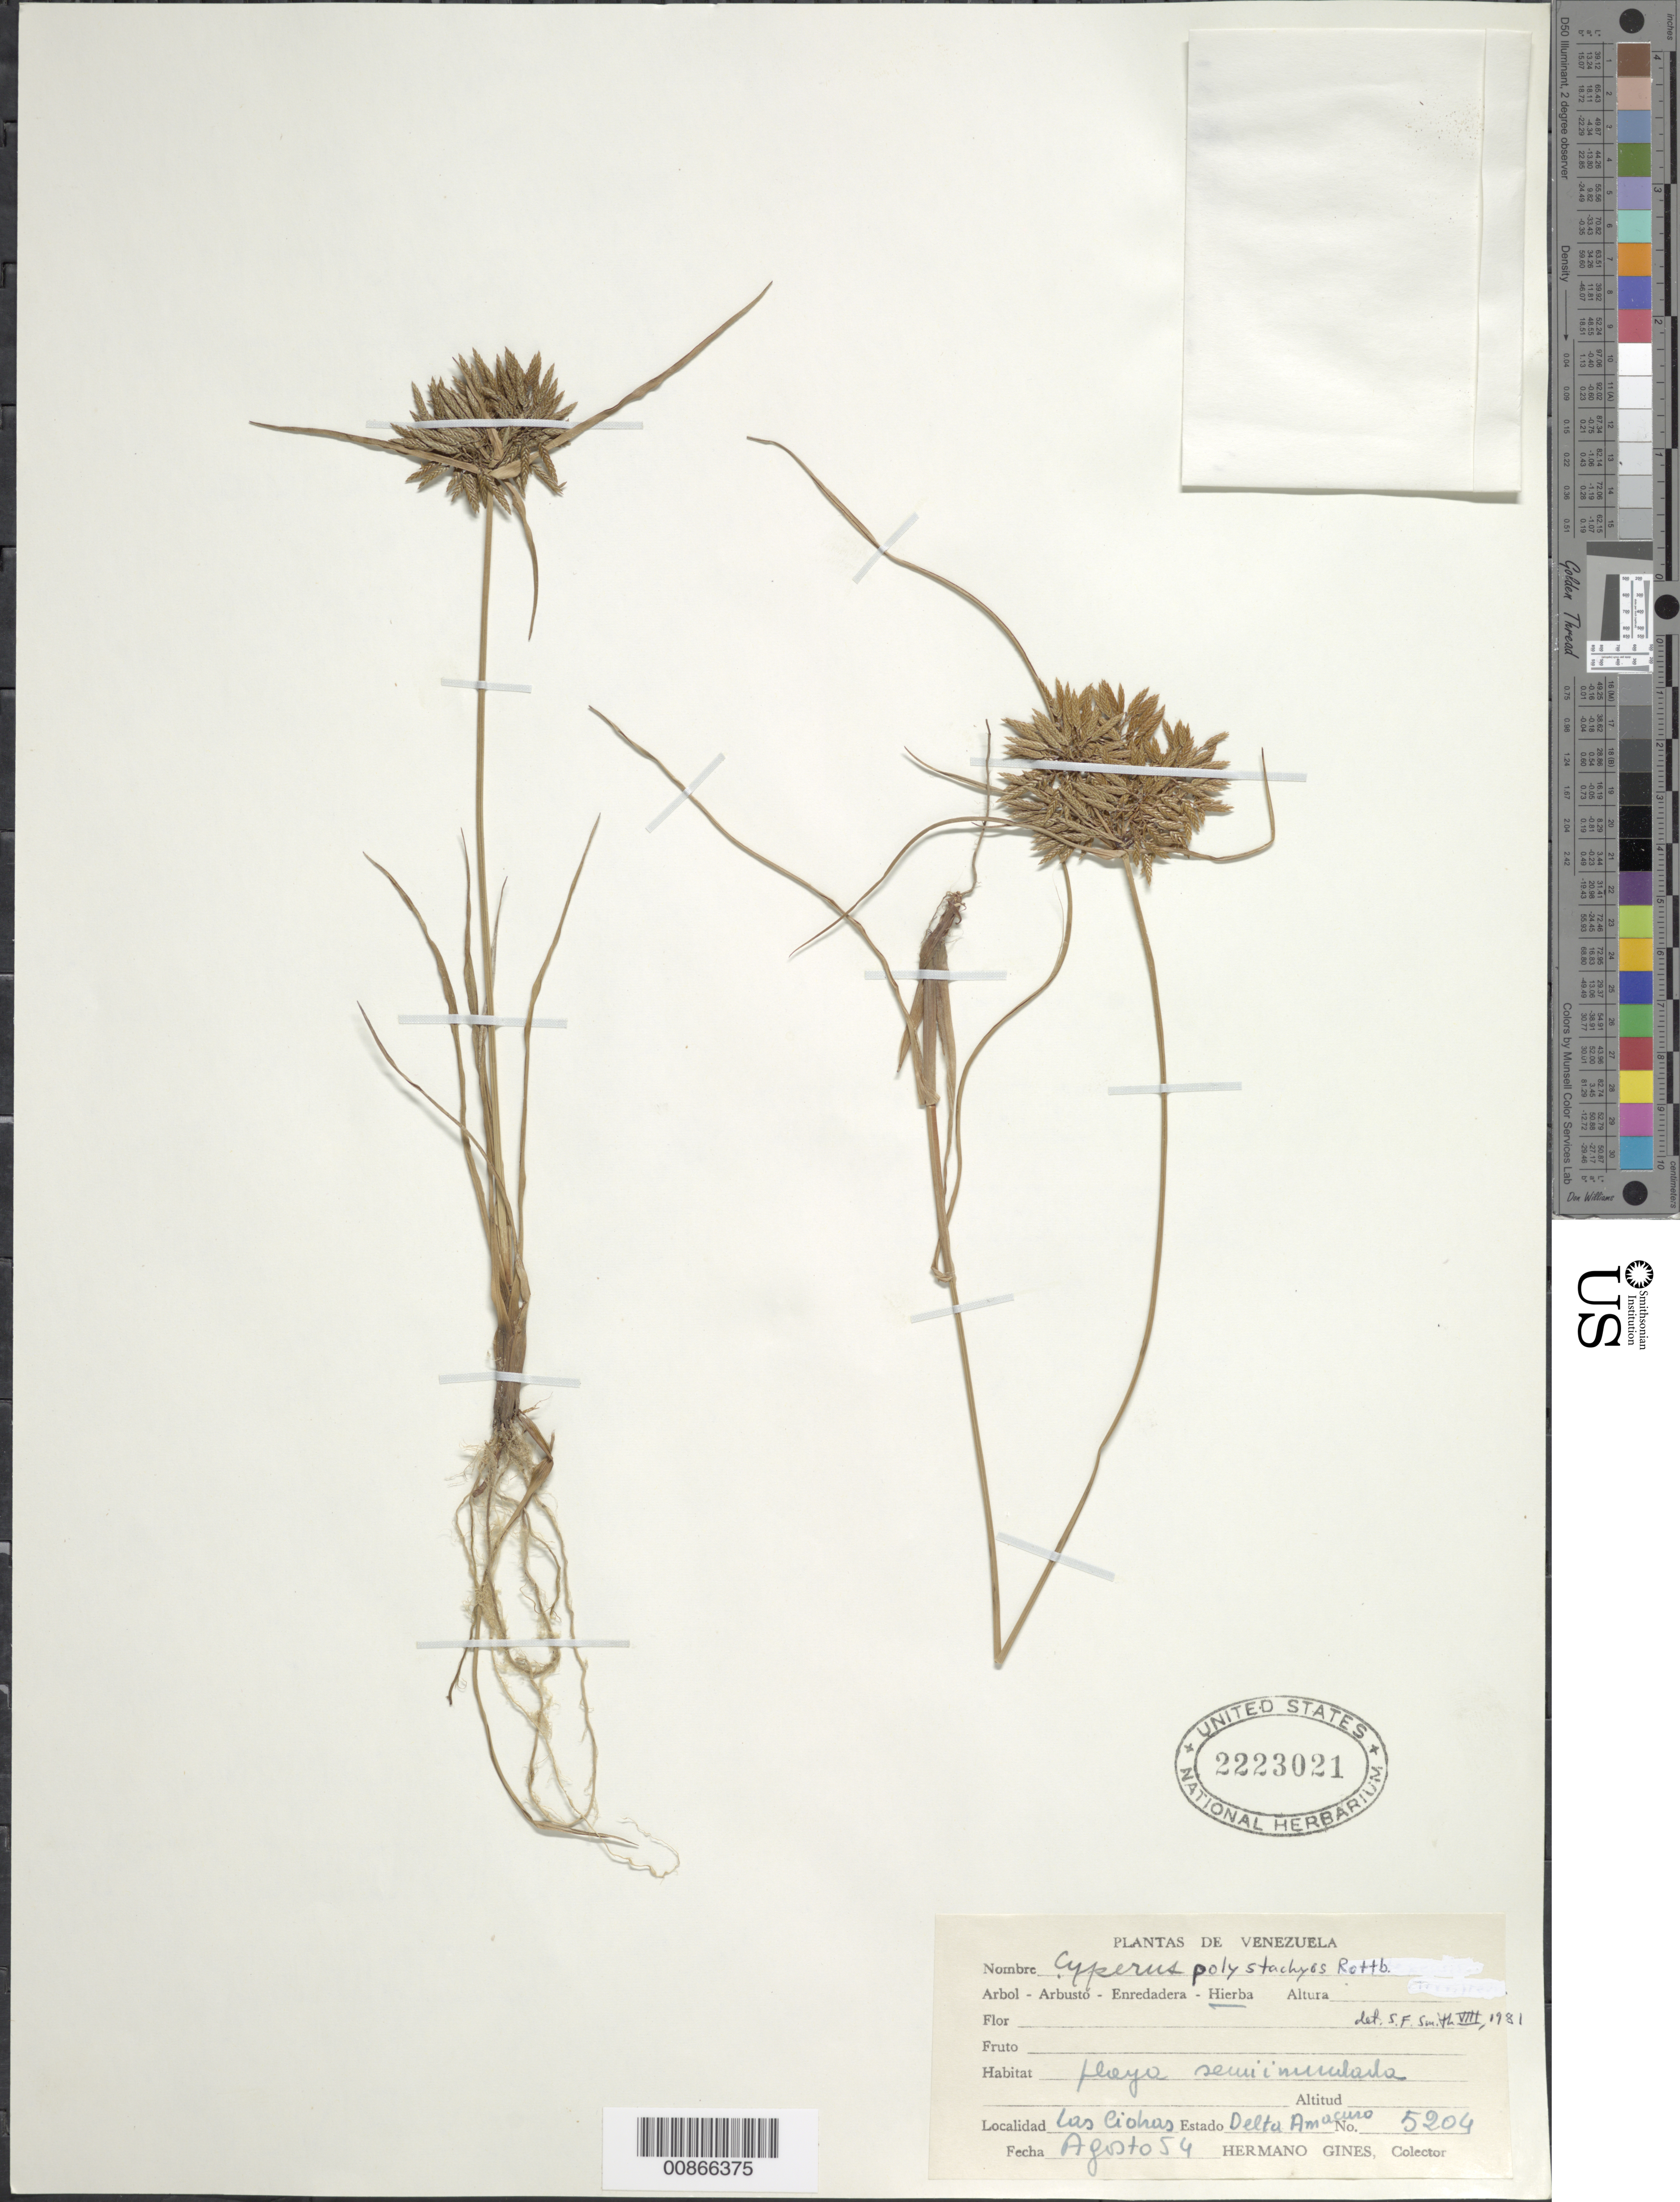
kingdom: Plantae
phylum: Tracheophyta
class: Liliopsida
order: Poales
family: Cyperaceae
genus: Cyperus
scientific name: Cyperus polystachyos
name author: Rottb.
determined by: Smith, Stephen F., (US), NMNH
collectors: H. Gines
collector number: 5204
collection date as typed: Aug-54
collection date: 1954-08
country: Venezuela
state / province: Delta Amacuro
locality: Las Cioras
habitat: Playa semi-inundado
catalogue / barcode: US 2223021